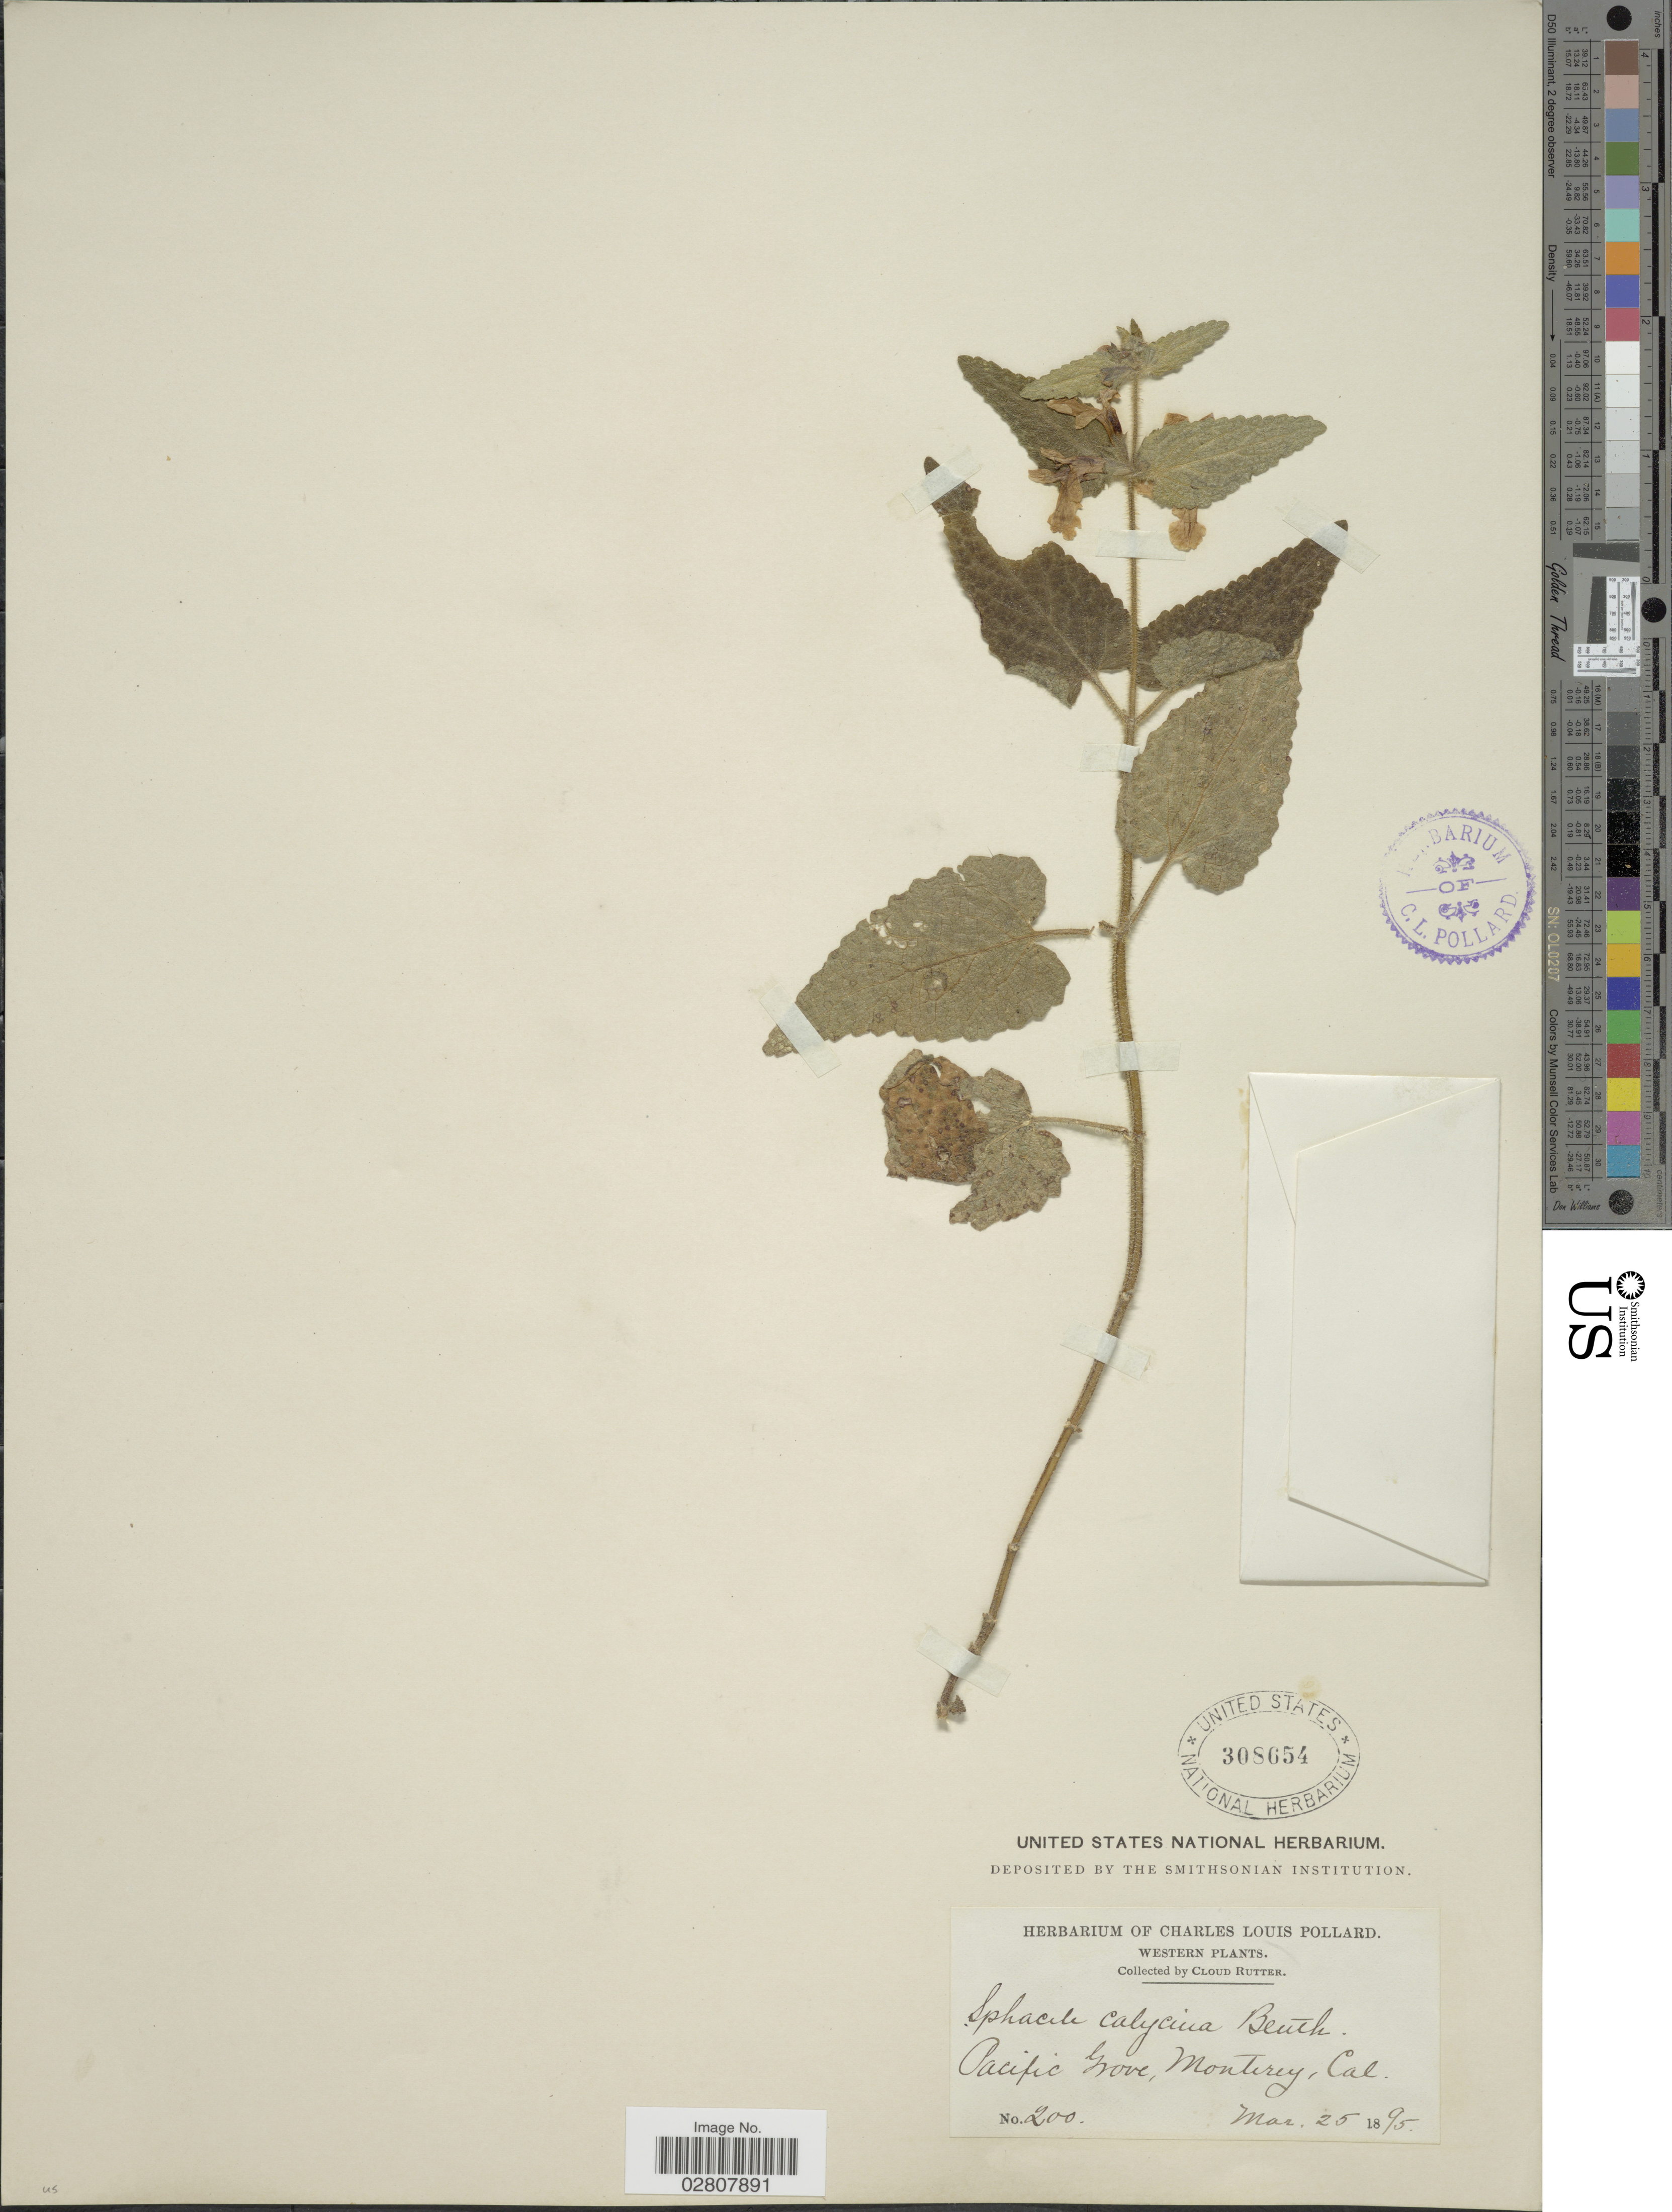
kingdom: Plantae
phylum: Tracheophyta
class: Magnoliopsida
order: Lamiales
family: Lamiaceae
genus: Lepechinia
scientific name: Lepechinia calycina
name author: (Benth.) Epling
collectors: C. Rutter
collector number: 200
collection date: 1895-03-25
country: United States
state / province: California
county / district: Monterey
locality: Western. Pacific Grove, Monterey.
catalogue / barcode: US 308654